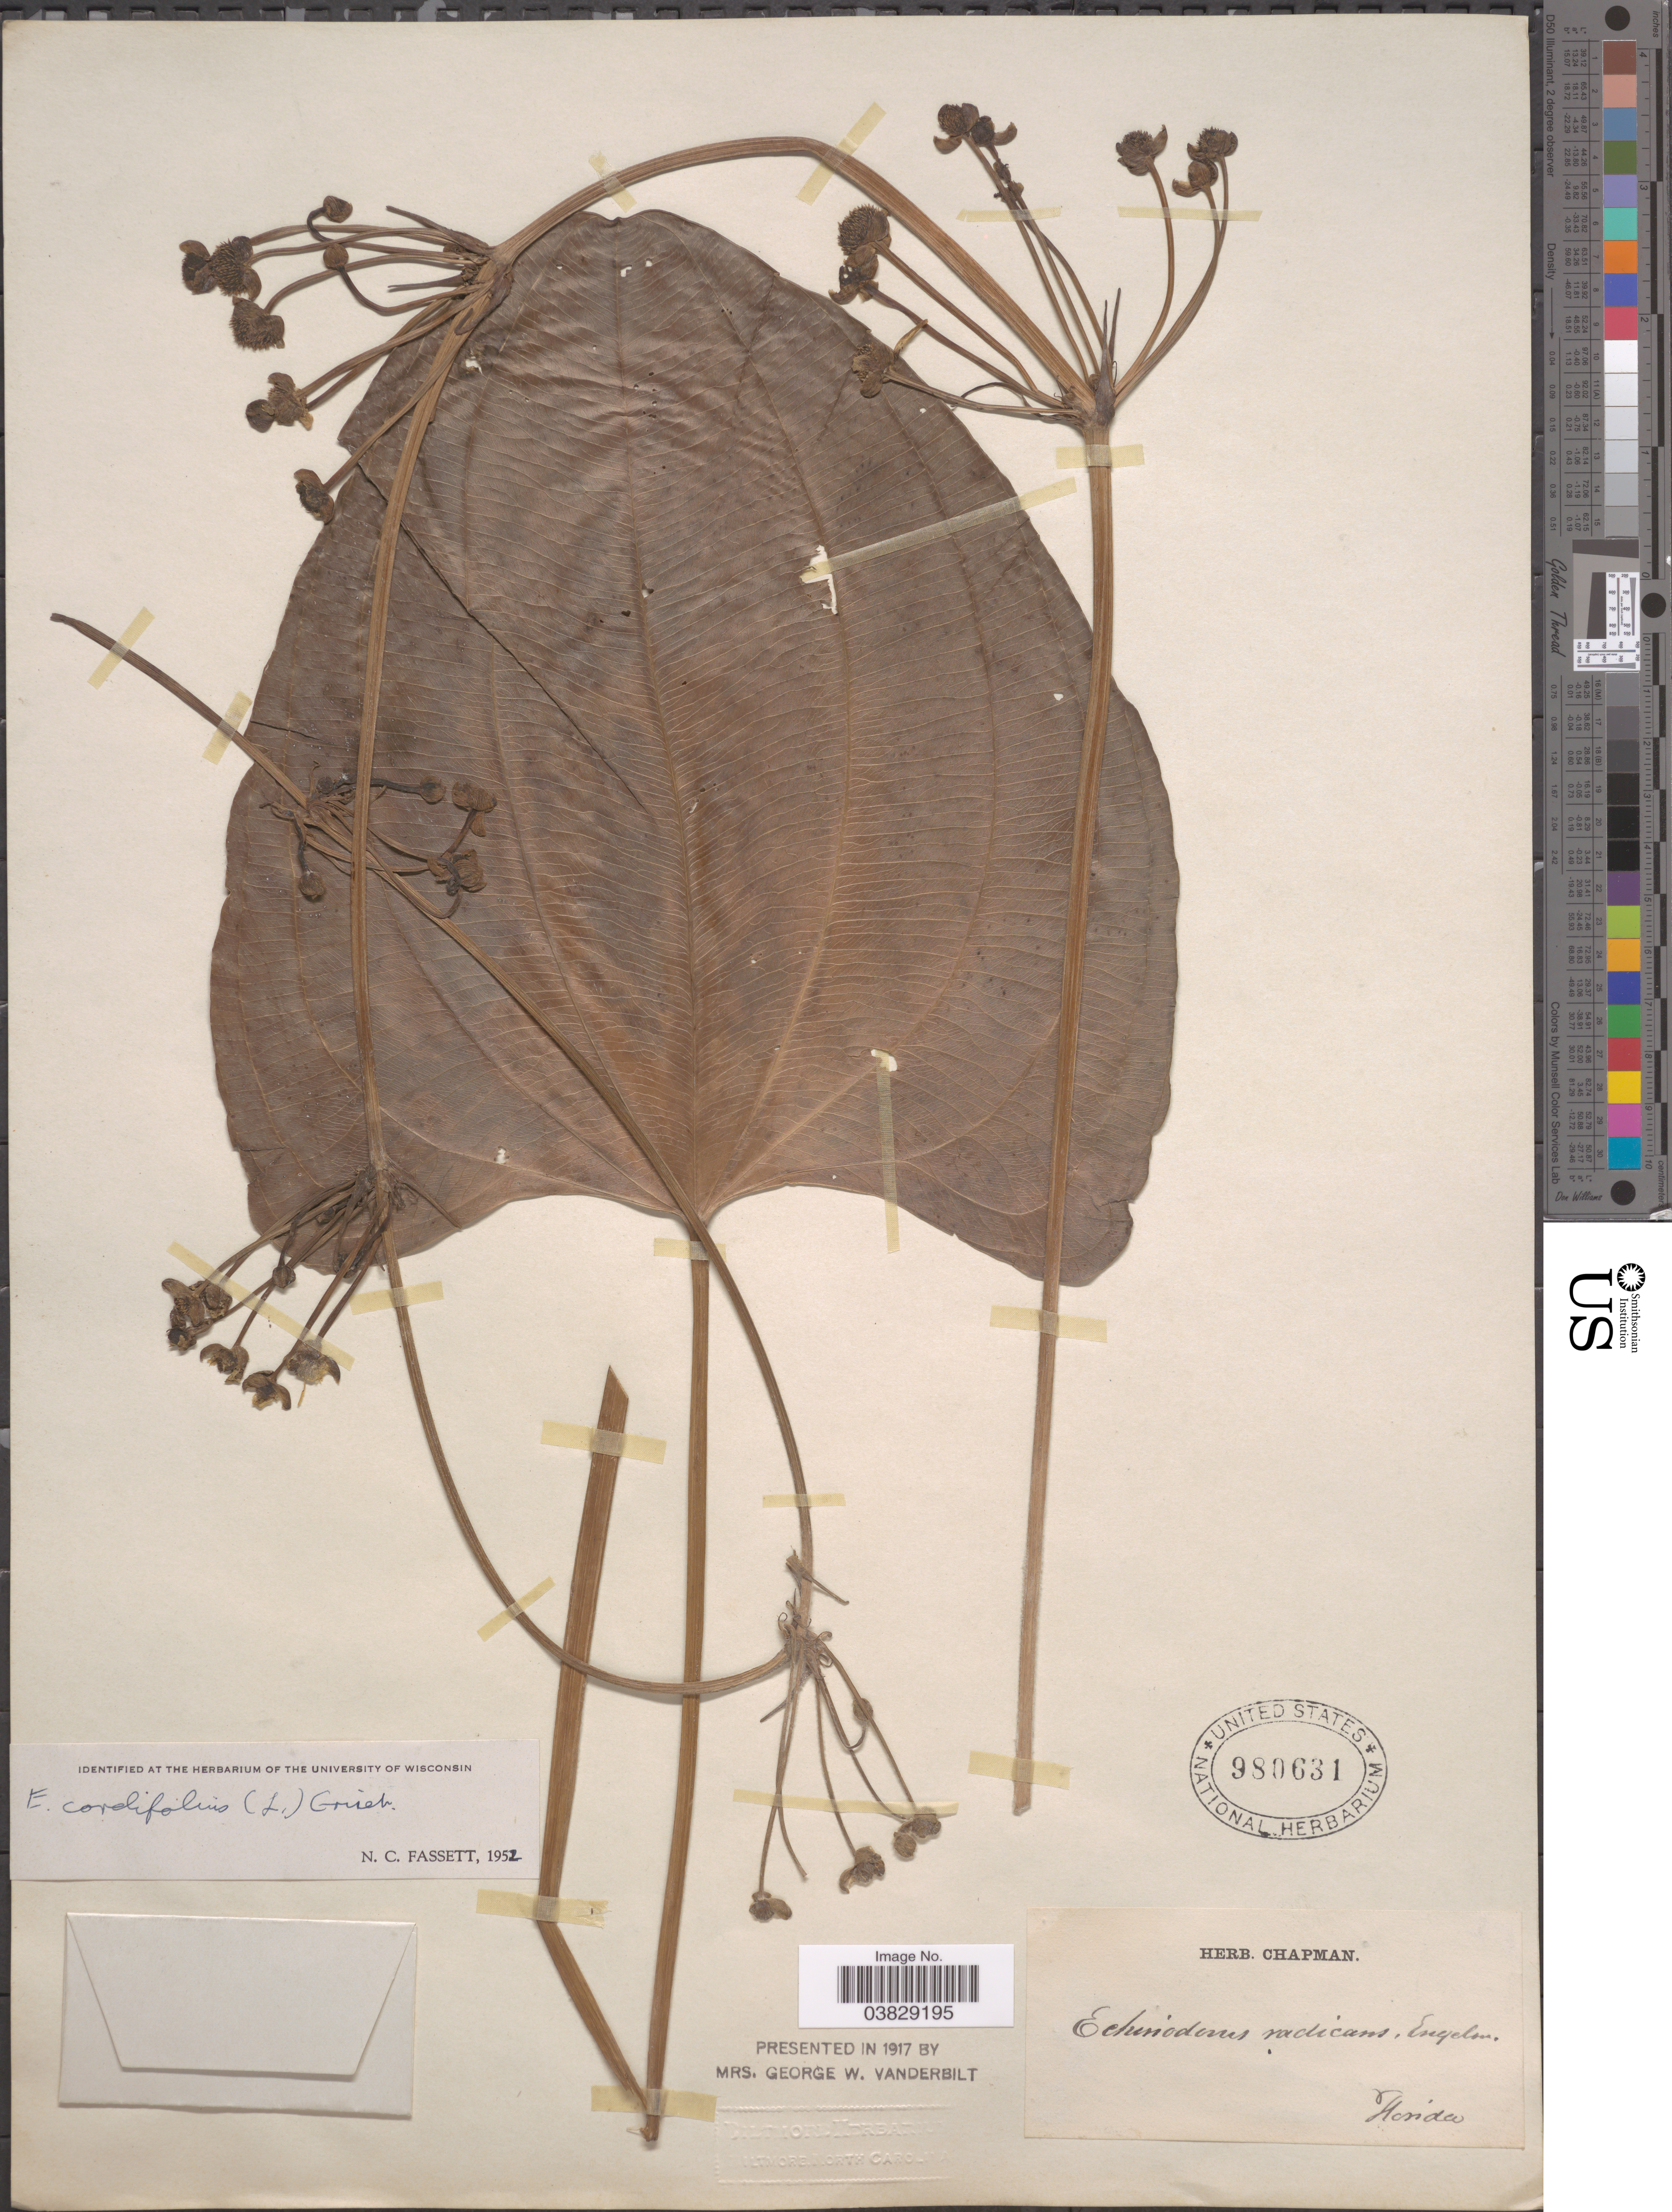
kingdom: Plantae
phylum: Tracheophyta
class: Liliopsida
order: Alismatales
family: Alismataceae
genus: Echinodorus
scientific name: Echinodorus cordifolius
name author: (L.) Griseb.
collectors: ex herb. Chapman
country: United States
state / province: Florida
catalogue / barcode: US 980631